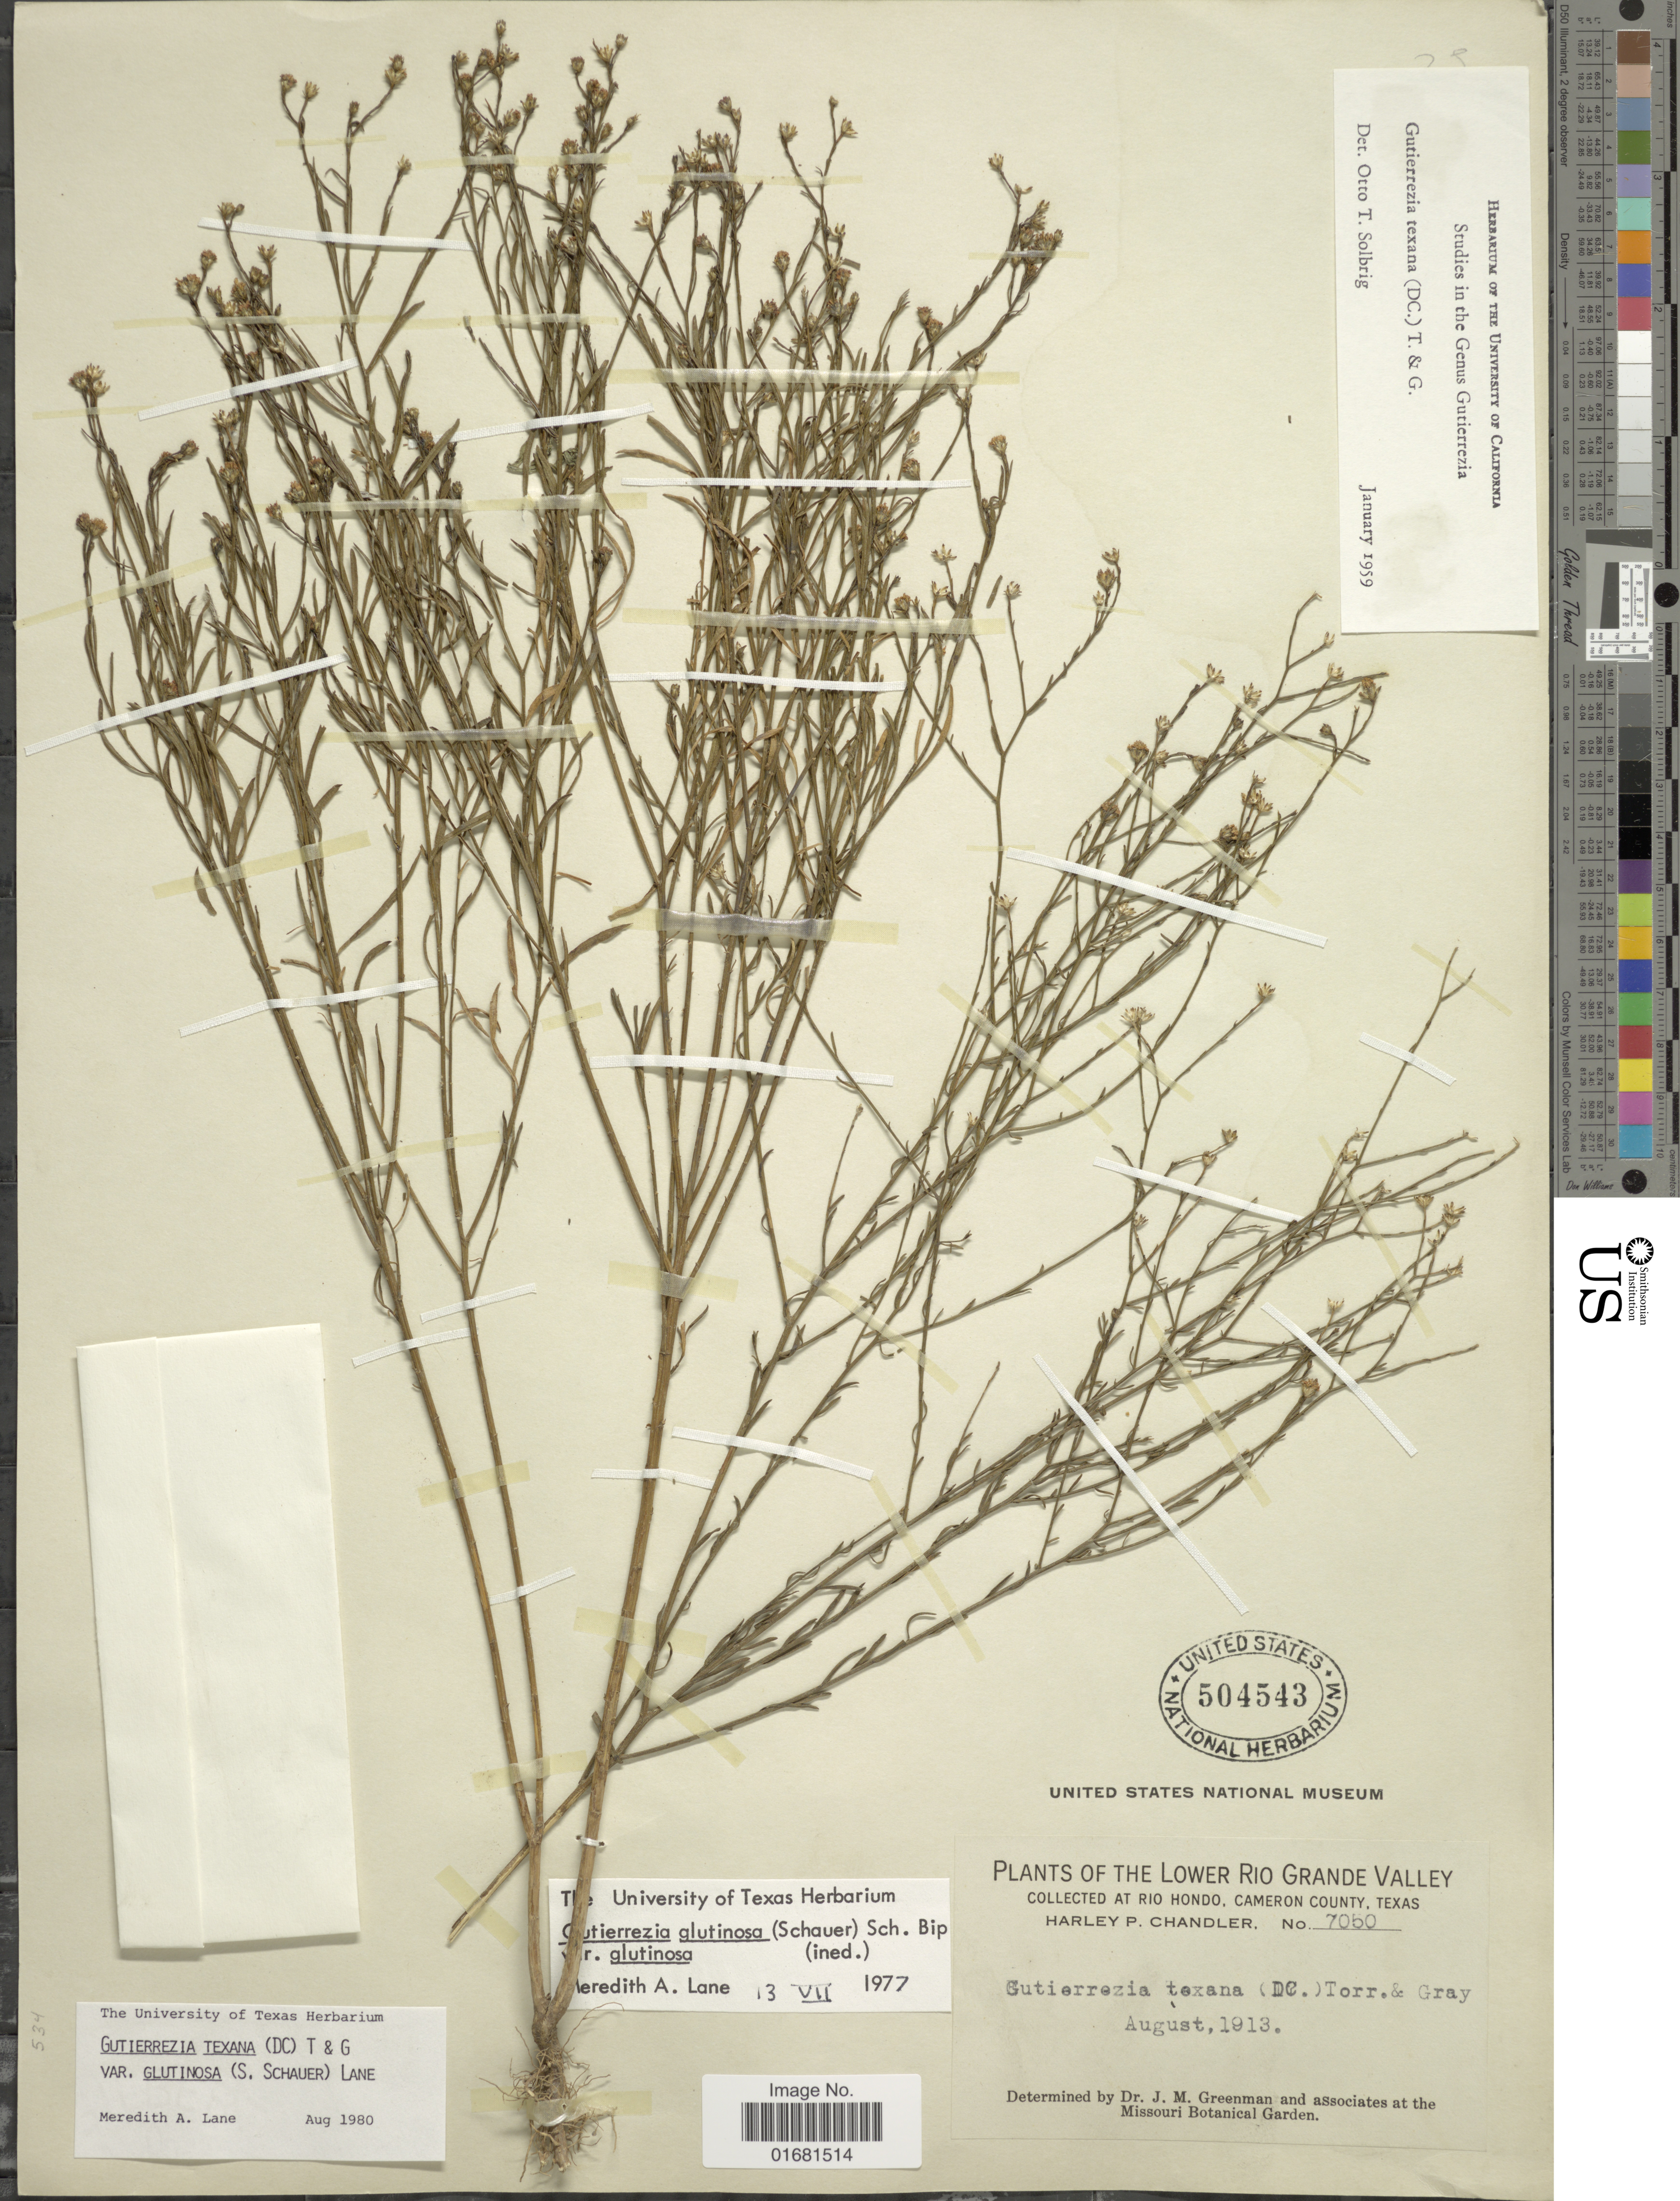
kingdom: Plantae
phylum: Tracheophyta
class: Magnoliopsida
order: Asterales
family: Asteraceae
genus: Gutierrezia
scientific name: Gutierrezia texana var. glutinosa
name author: (S. Schauer) M.A. Lane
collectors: H. Chandler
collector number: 7050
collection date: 1913-08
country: United States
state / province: Texas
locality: Rio Hondo, Cameron County, Texas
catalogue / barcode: US 504543